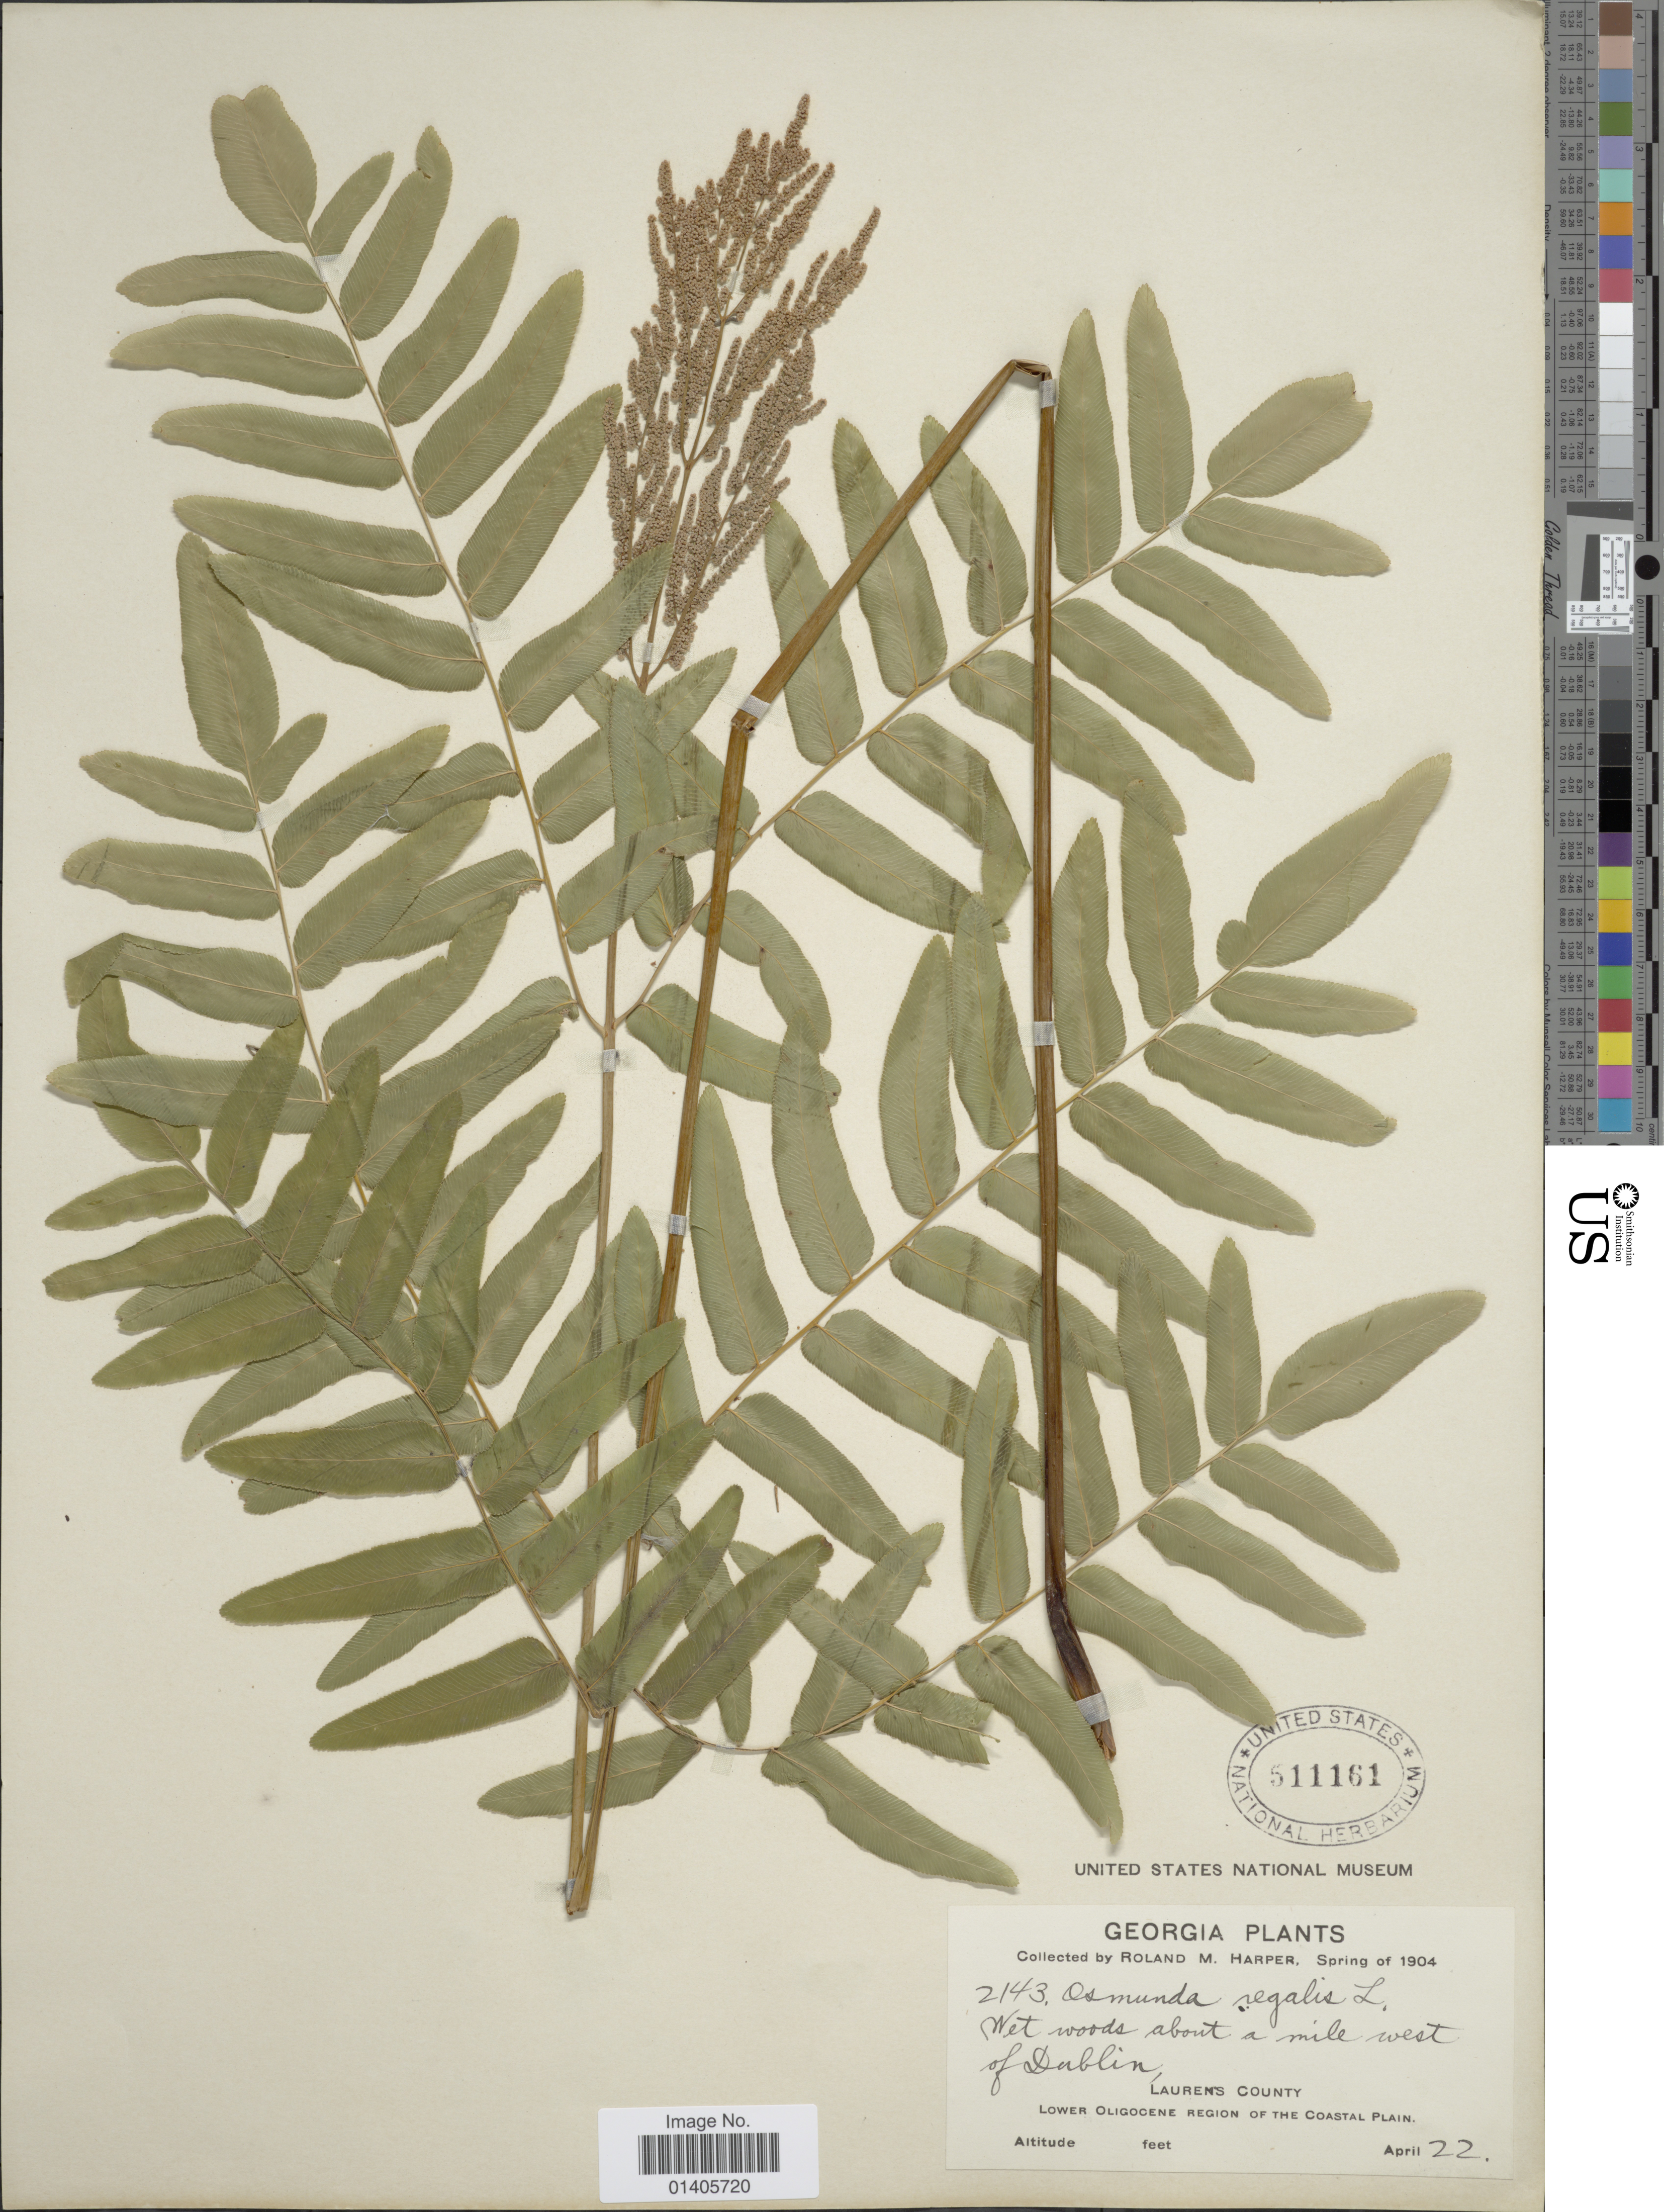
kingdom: Plantae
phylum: Tracheophyta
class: Polypodiopsida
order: Osmundales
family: Osmundaceae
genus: Osmunda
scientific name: Osmunda regalis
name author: L.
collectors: R. M. Harper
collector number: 2143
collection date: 1904-04-22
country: United States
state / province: Georgia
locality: Wet woods about a mile west of Dublin, Laurens County, Lower Oligocene Region of the Coastal Plain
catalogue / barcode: US 511161